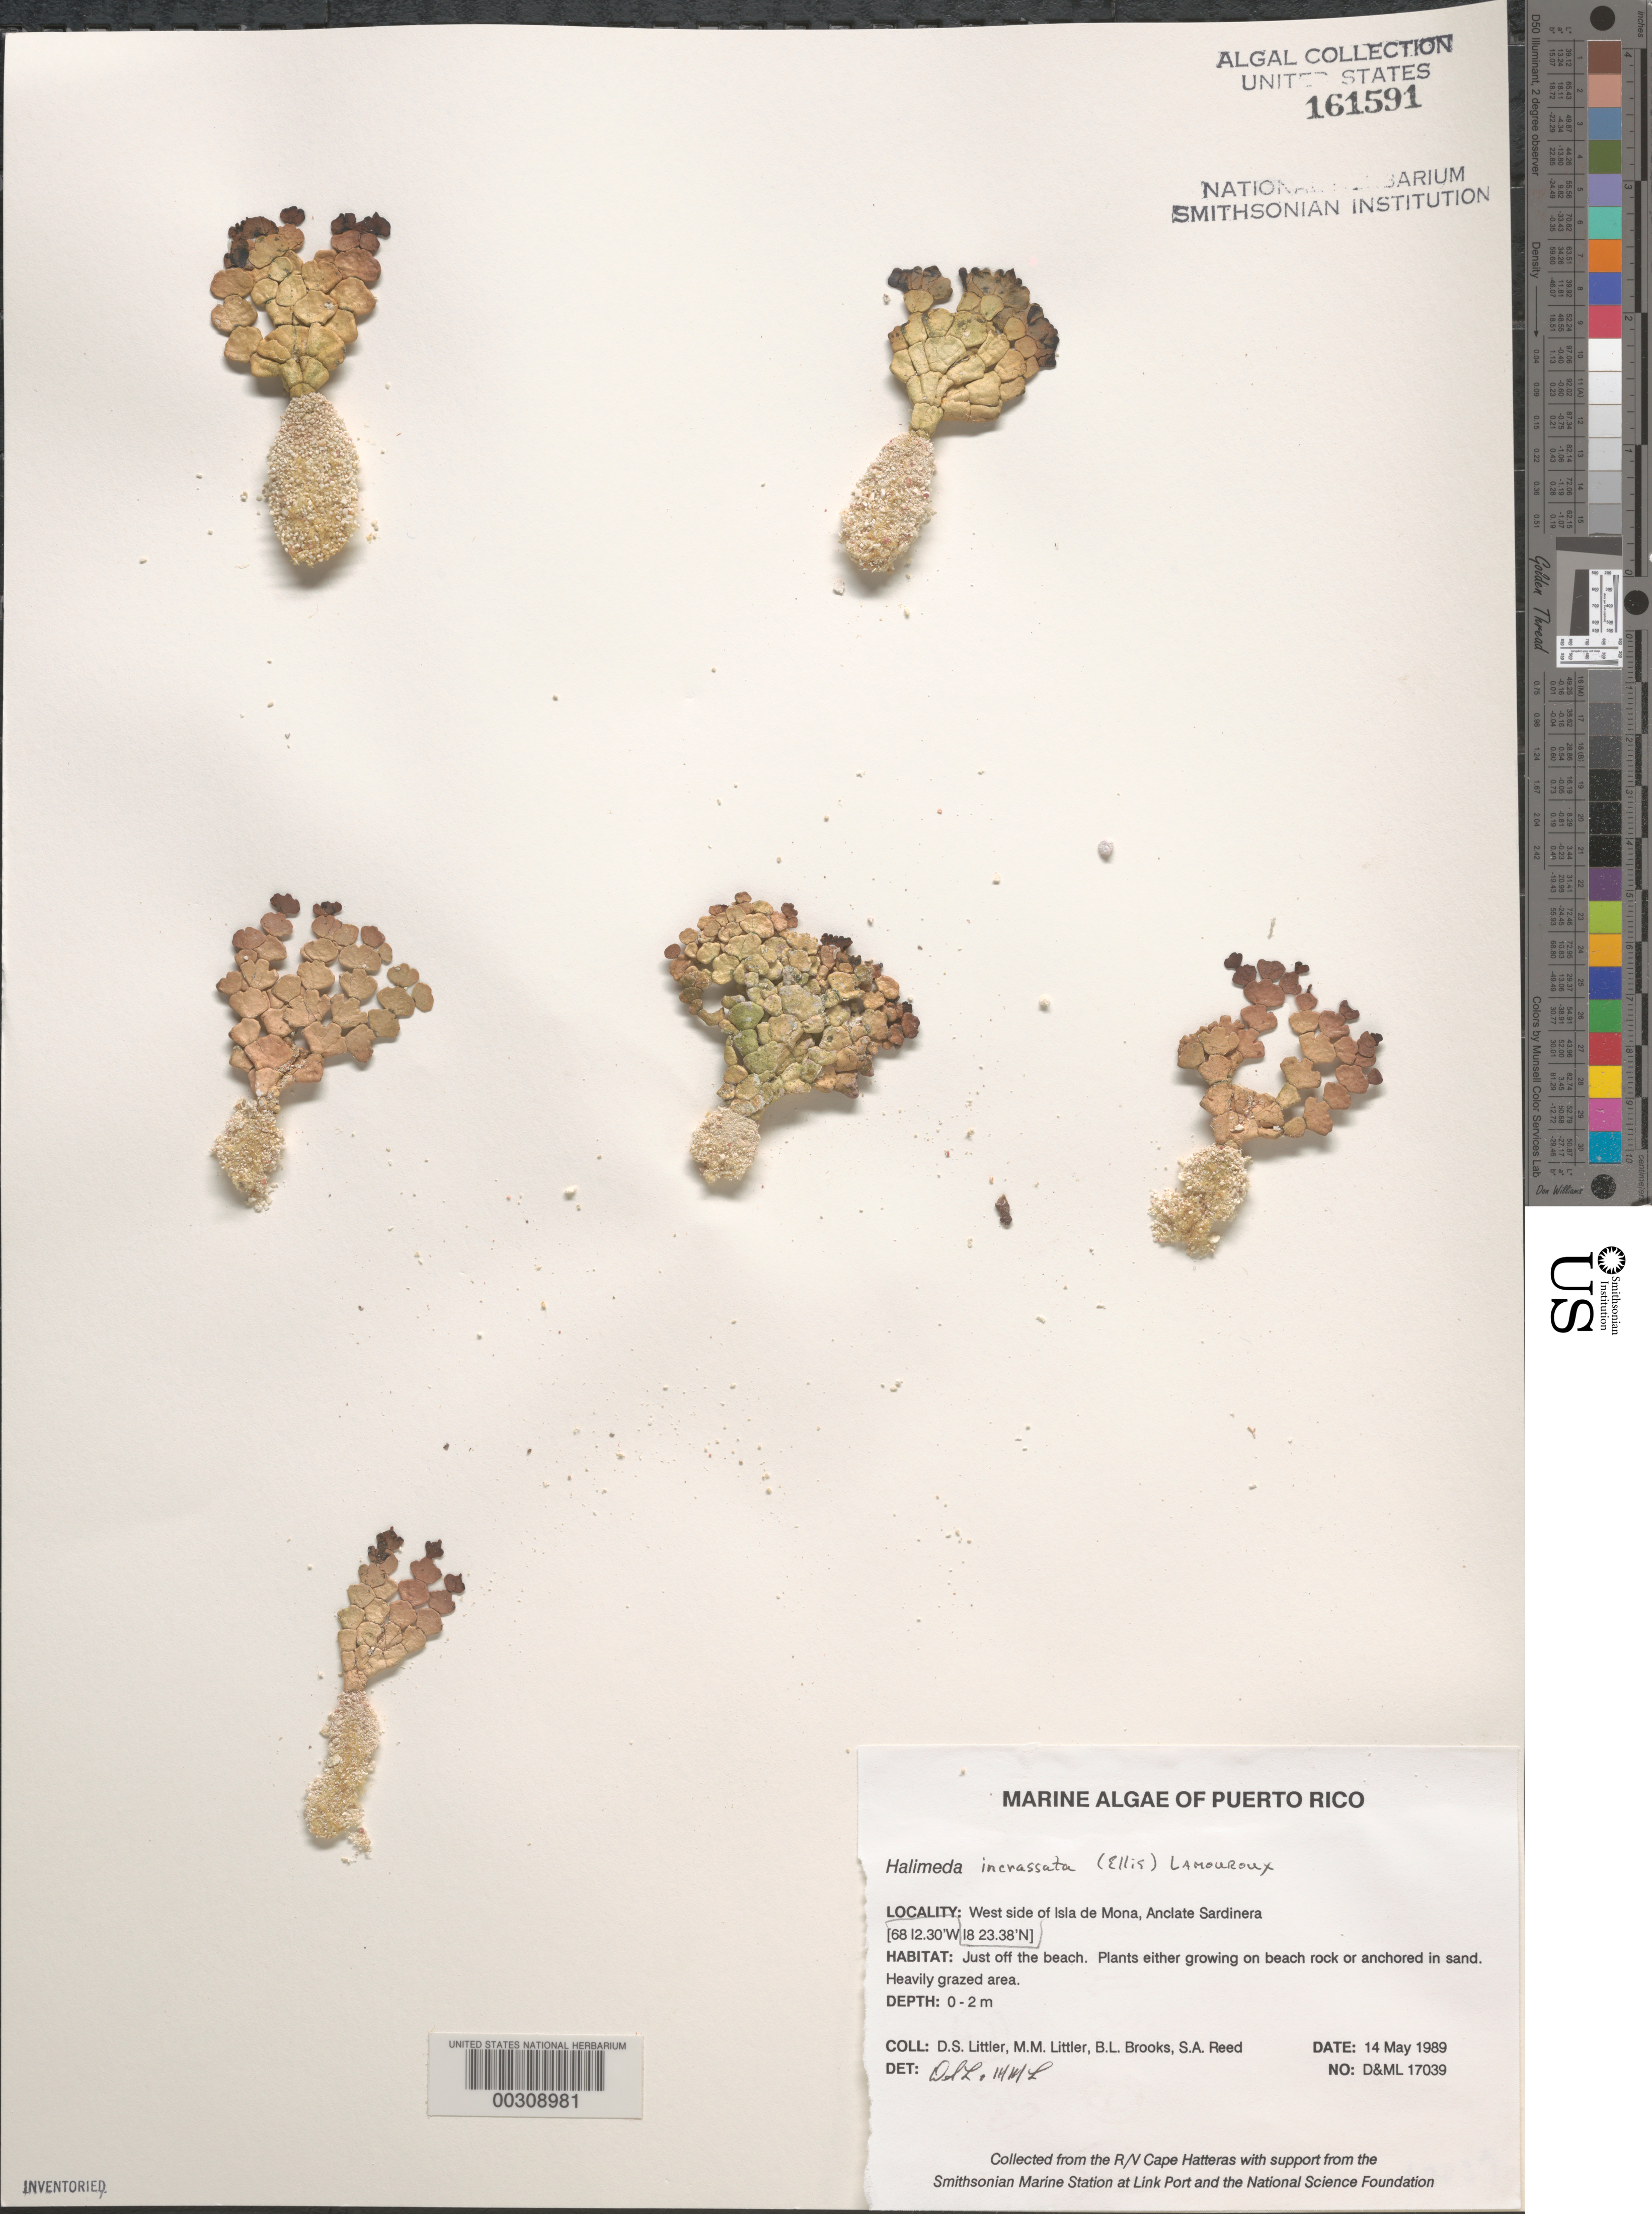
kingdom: Plantae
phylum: Chlorophyta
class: Ulvophyceae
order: Bryopsidales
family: Halimedaceae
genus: Halimeda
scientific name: Halimeda incrassata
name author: (J. Ellis) J.V.Lamouroux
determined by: Littler, D. S.; Littler, M. M.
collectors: D. S. Littler, M. M. Littler, B. Brooks & S. Reed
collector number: D&ML 17039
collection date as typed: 14 May 1989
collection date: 1989-05-14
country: Puerto Rico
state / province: Mayaguez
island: Isla de Mona (Isla Mona)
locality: Anclate Sardinera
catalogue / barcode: US 161591